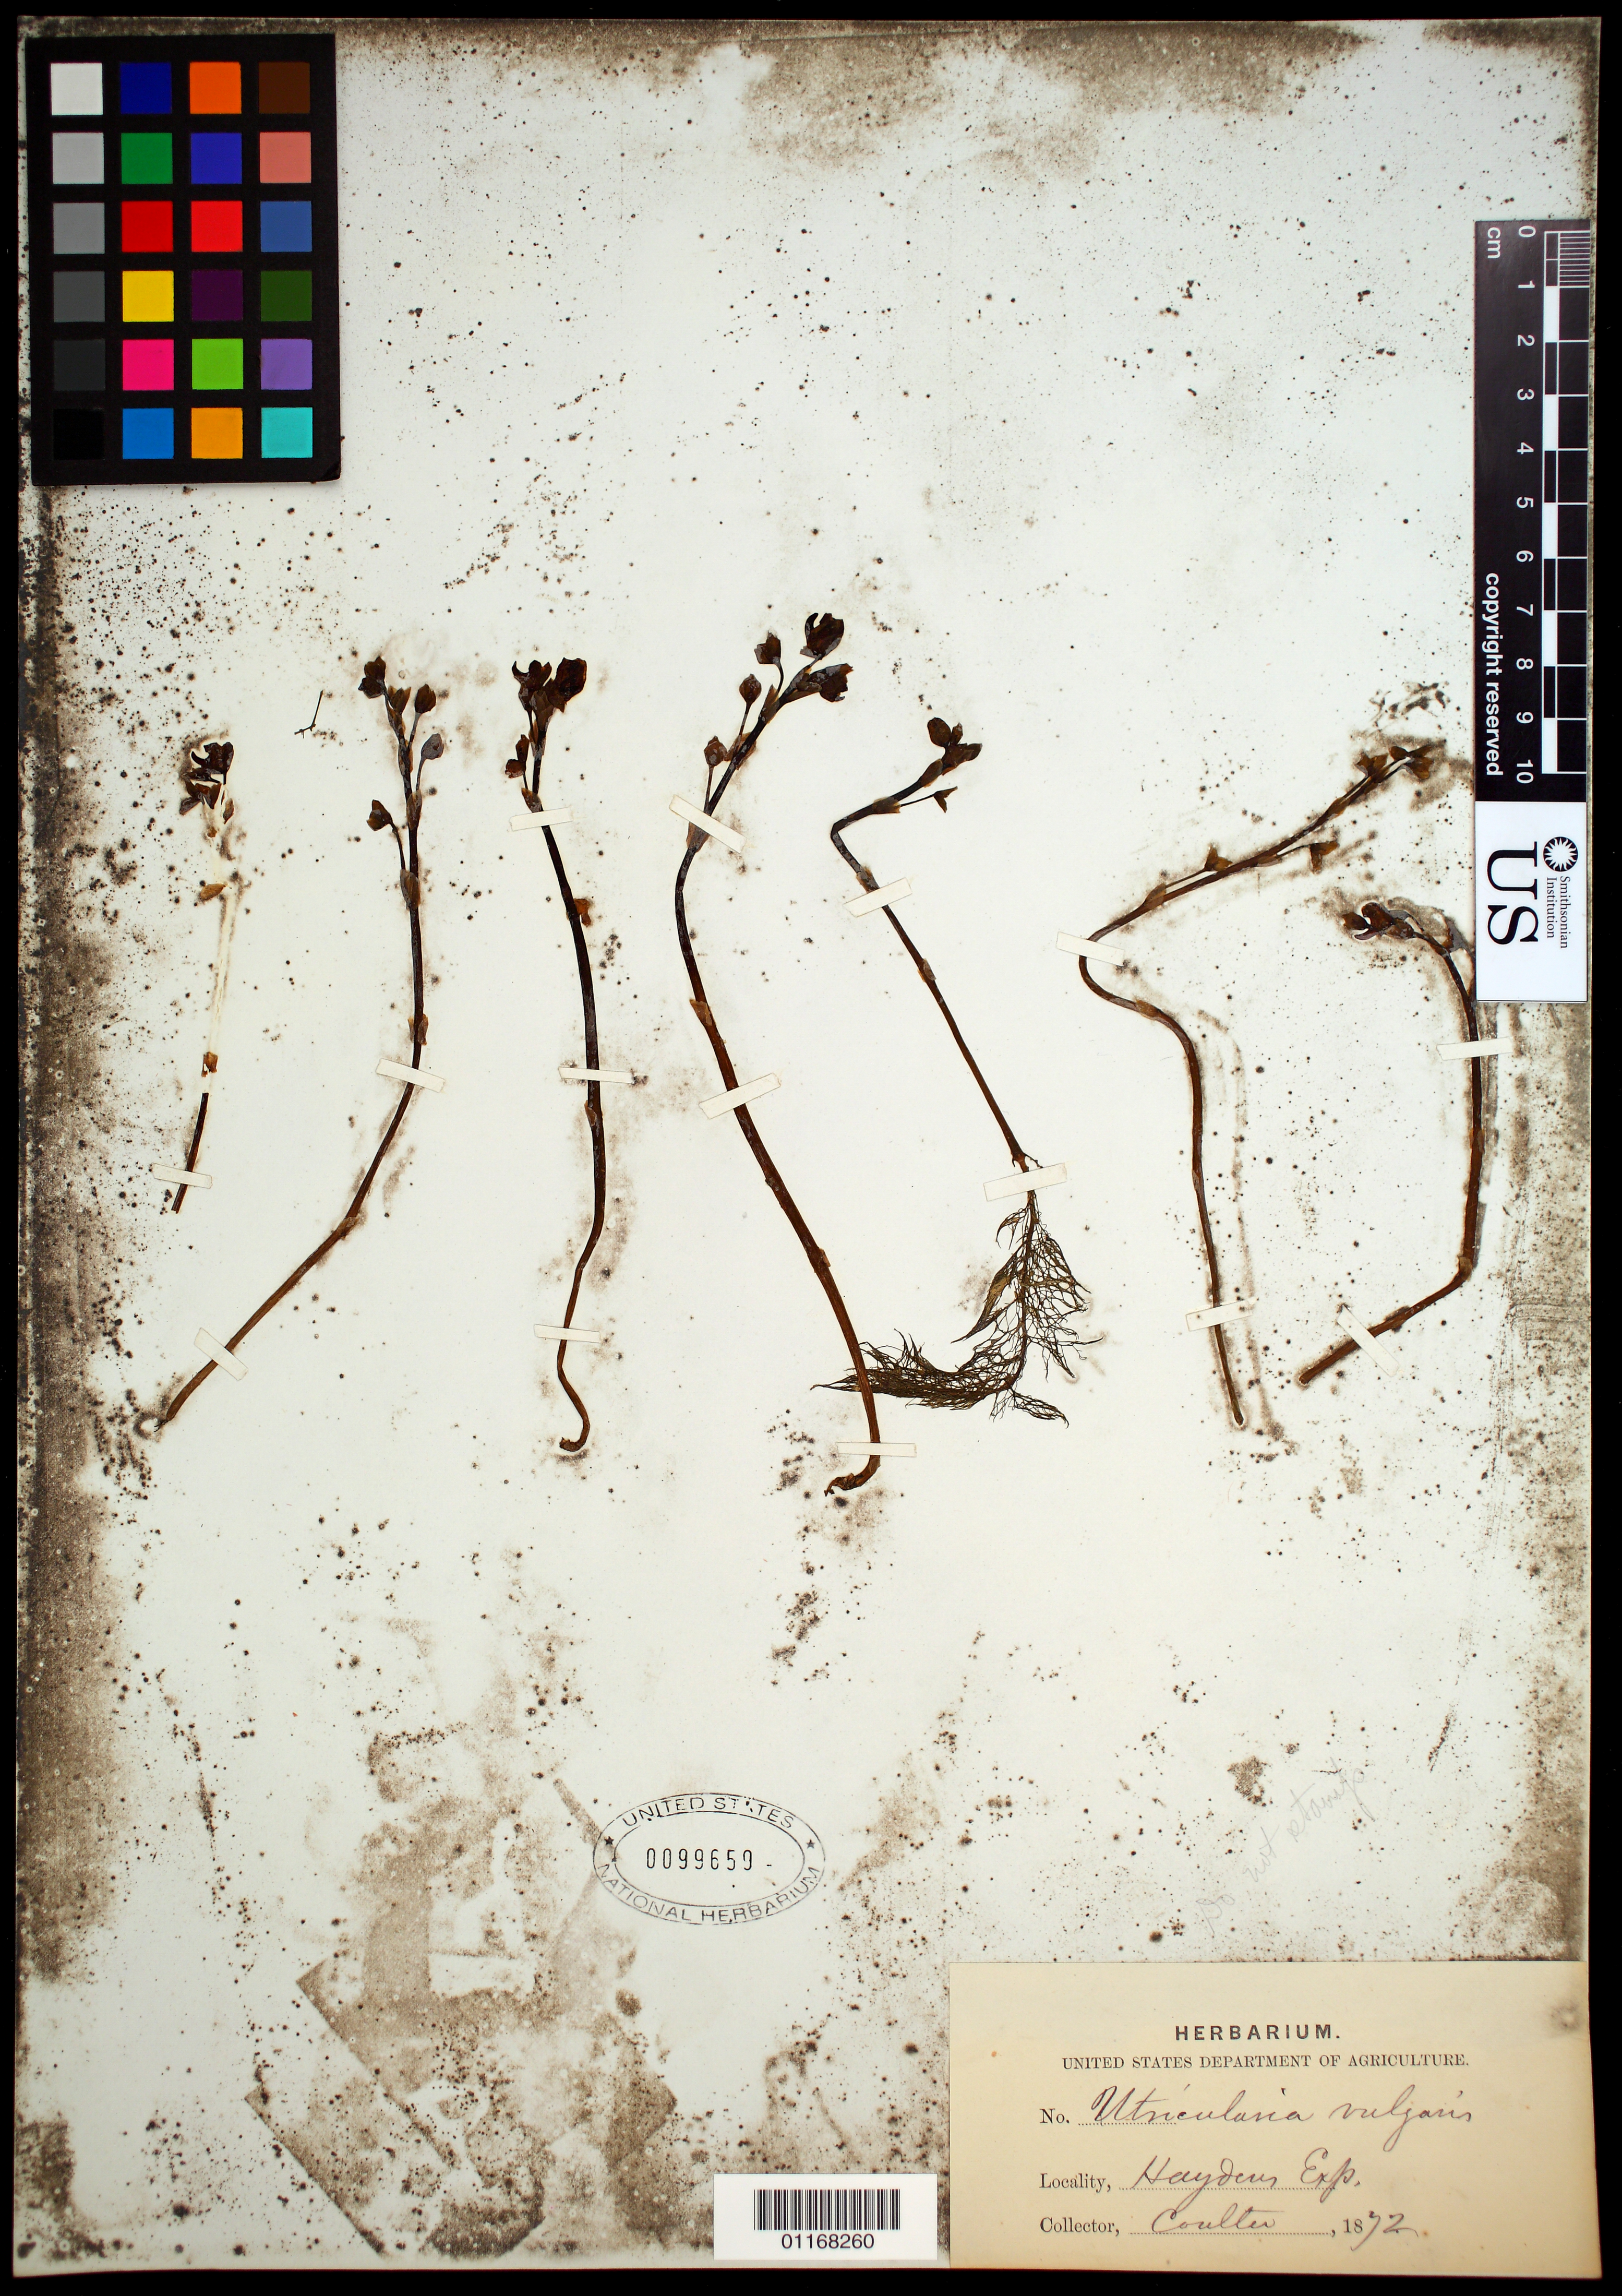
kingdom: Plantae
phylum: Tracheophyta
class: Magnoliopsida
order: Lamiales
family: Lentibulariaceae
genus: Utricularia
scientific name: Utricularia vulgaris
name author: L.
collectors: J. M. Coulter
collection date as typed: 1872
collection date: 1872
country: United States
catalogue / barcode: US 99659